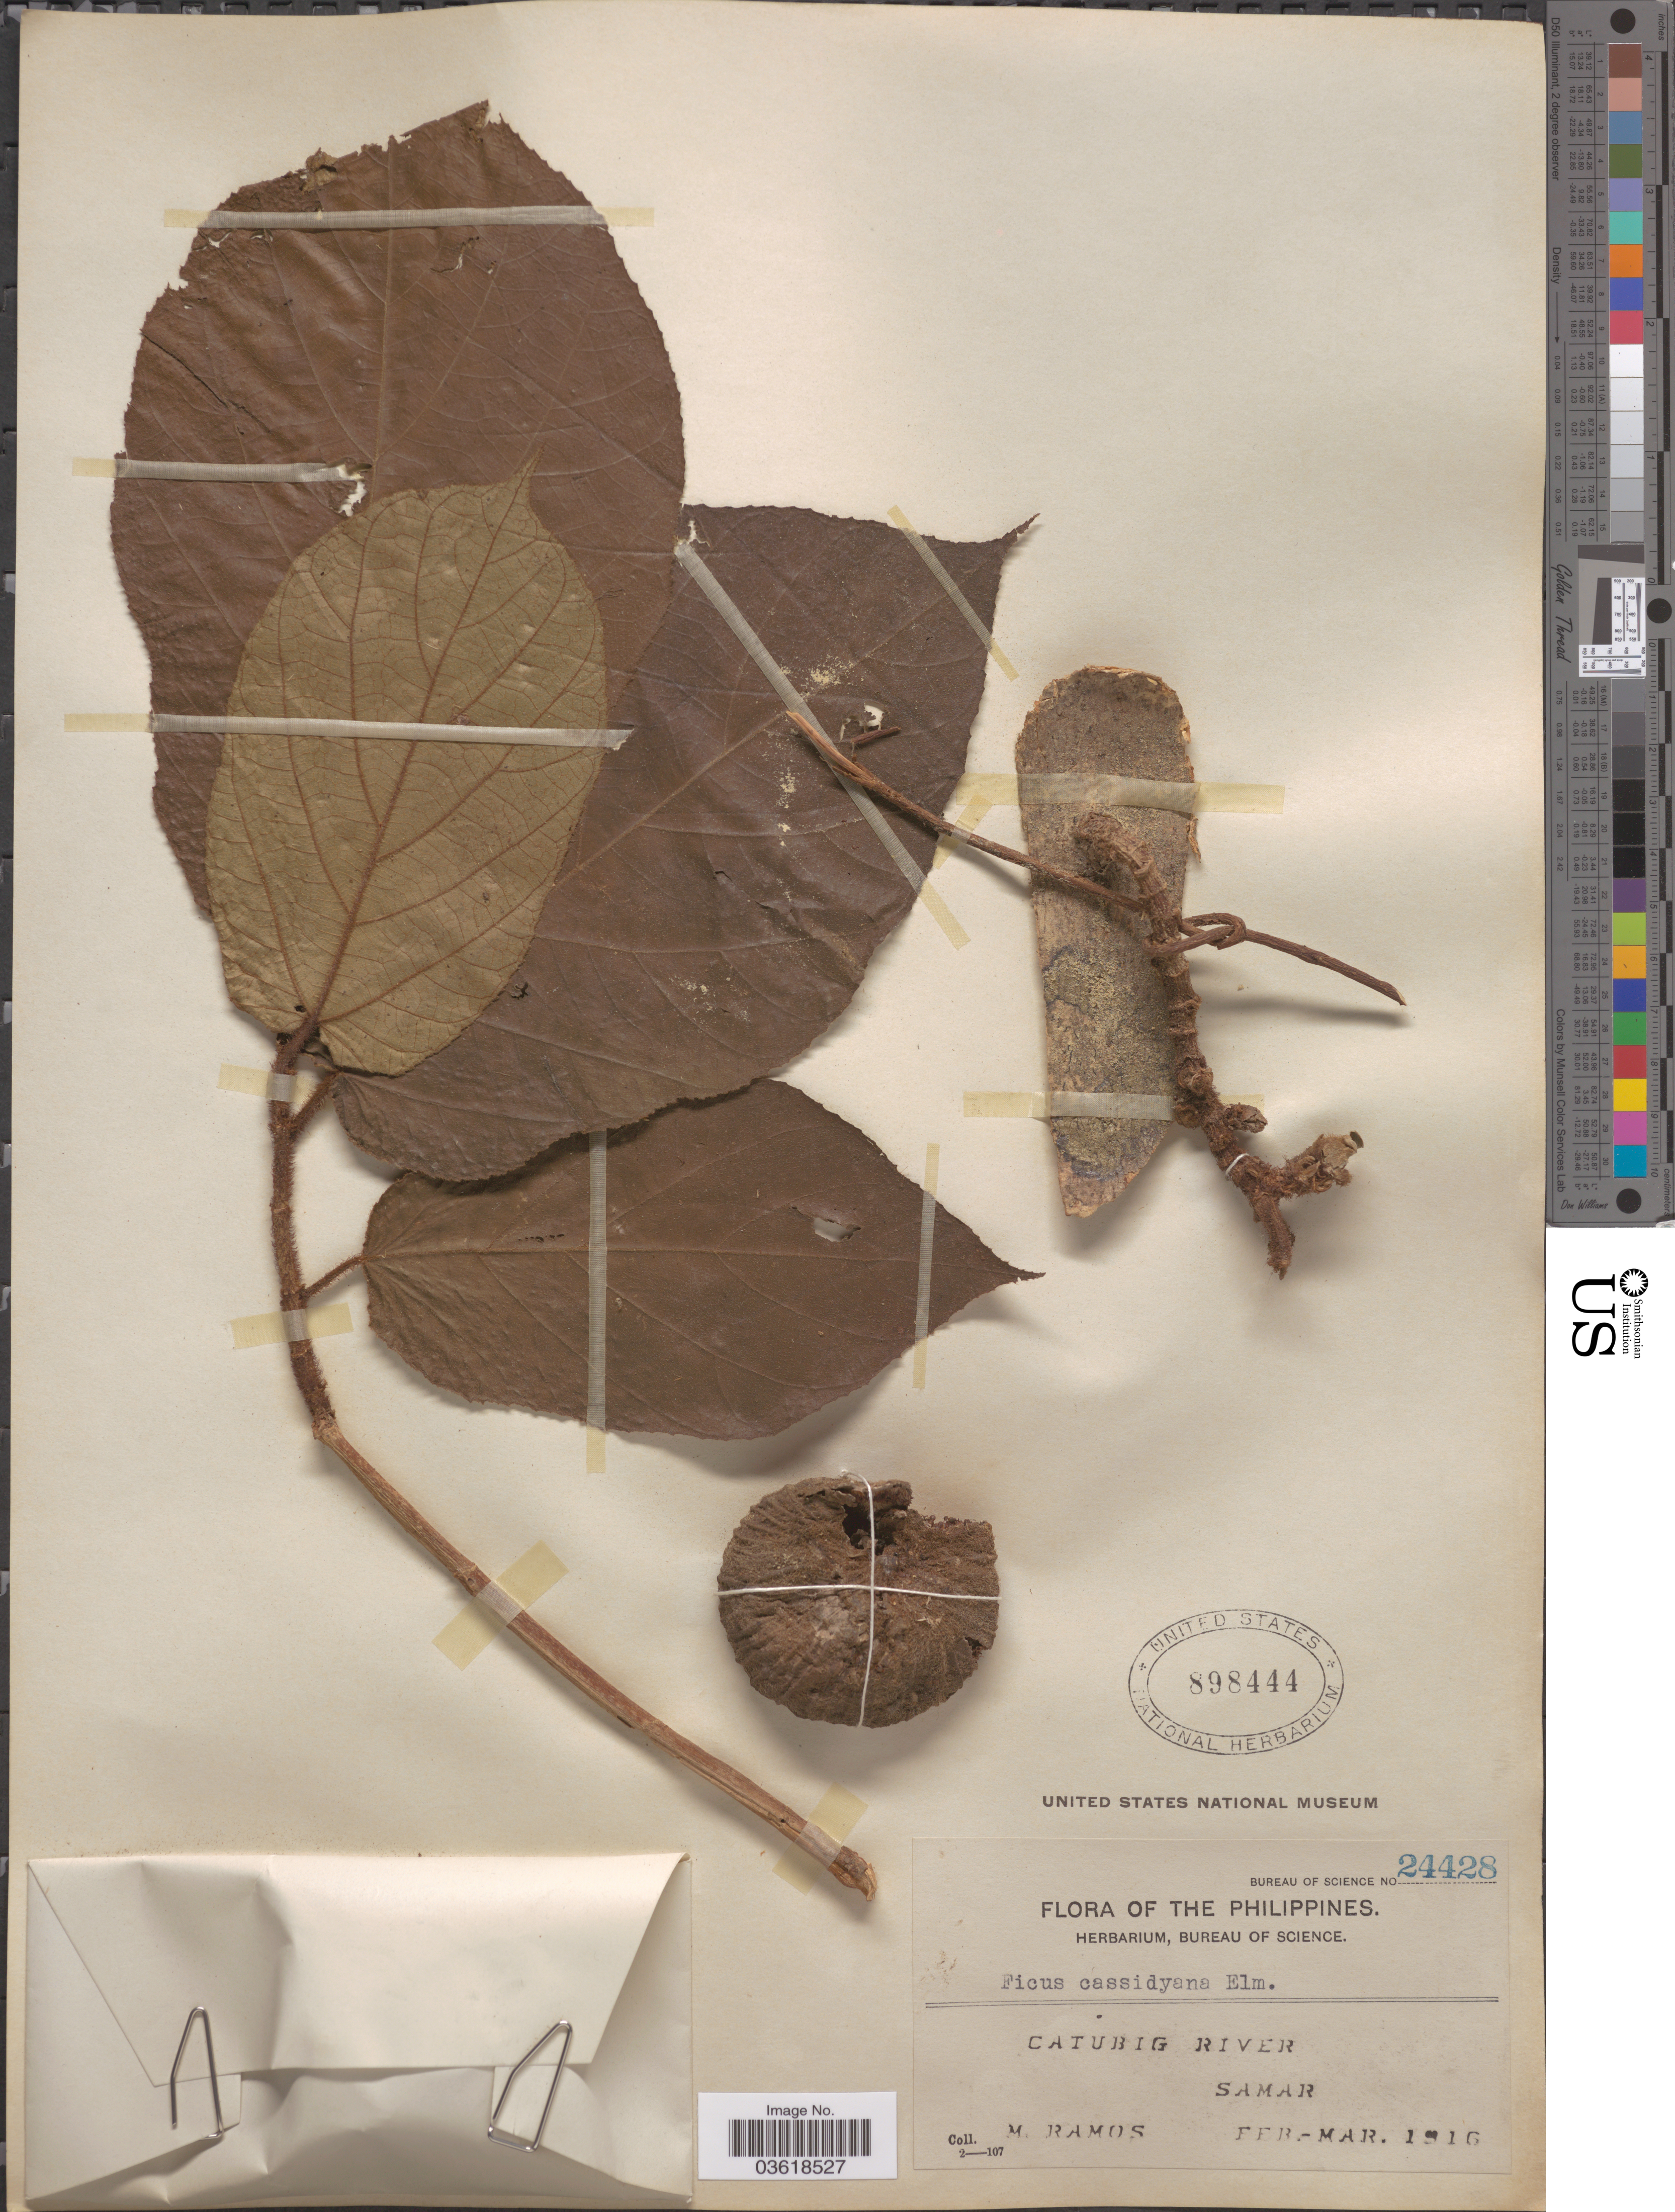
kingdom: Plantae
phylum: Tracheophyta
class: Magnoliopsida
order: Rosales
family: Moraceae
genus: Ficus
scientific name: Ficus cassidyana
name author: Elmer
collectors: M. Ramos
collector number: Bureau of Science 24428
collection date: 1916-02/1916-03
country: Philippines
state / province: Eastern Visayas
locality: Catubig River. Samar.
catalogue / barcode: US 898444